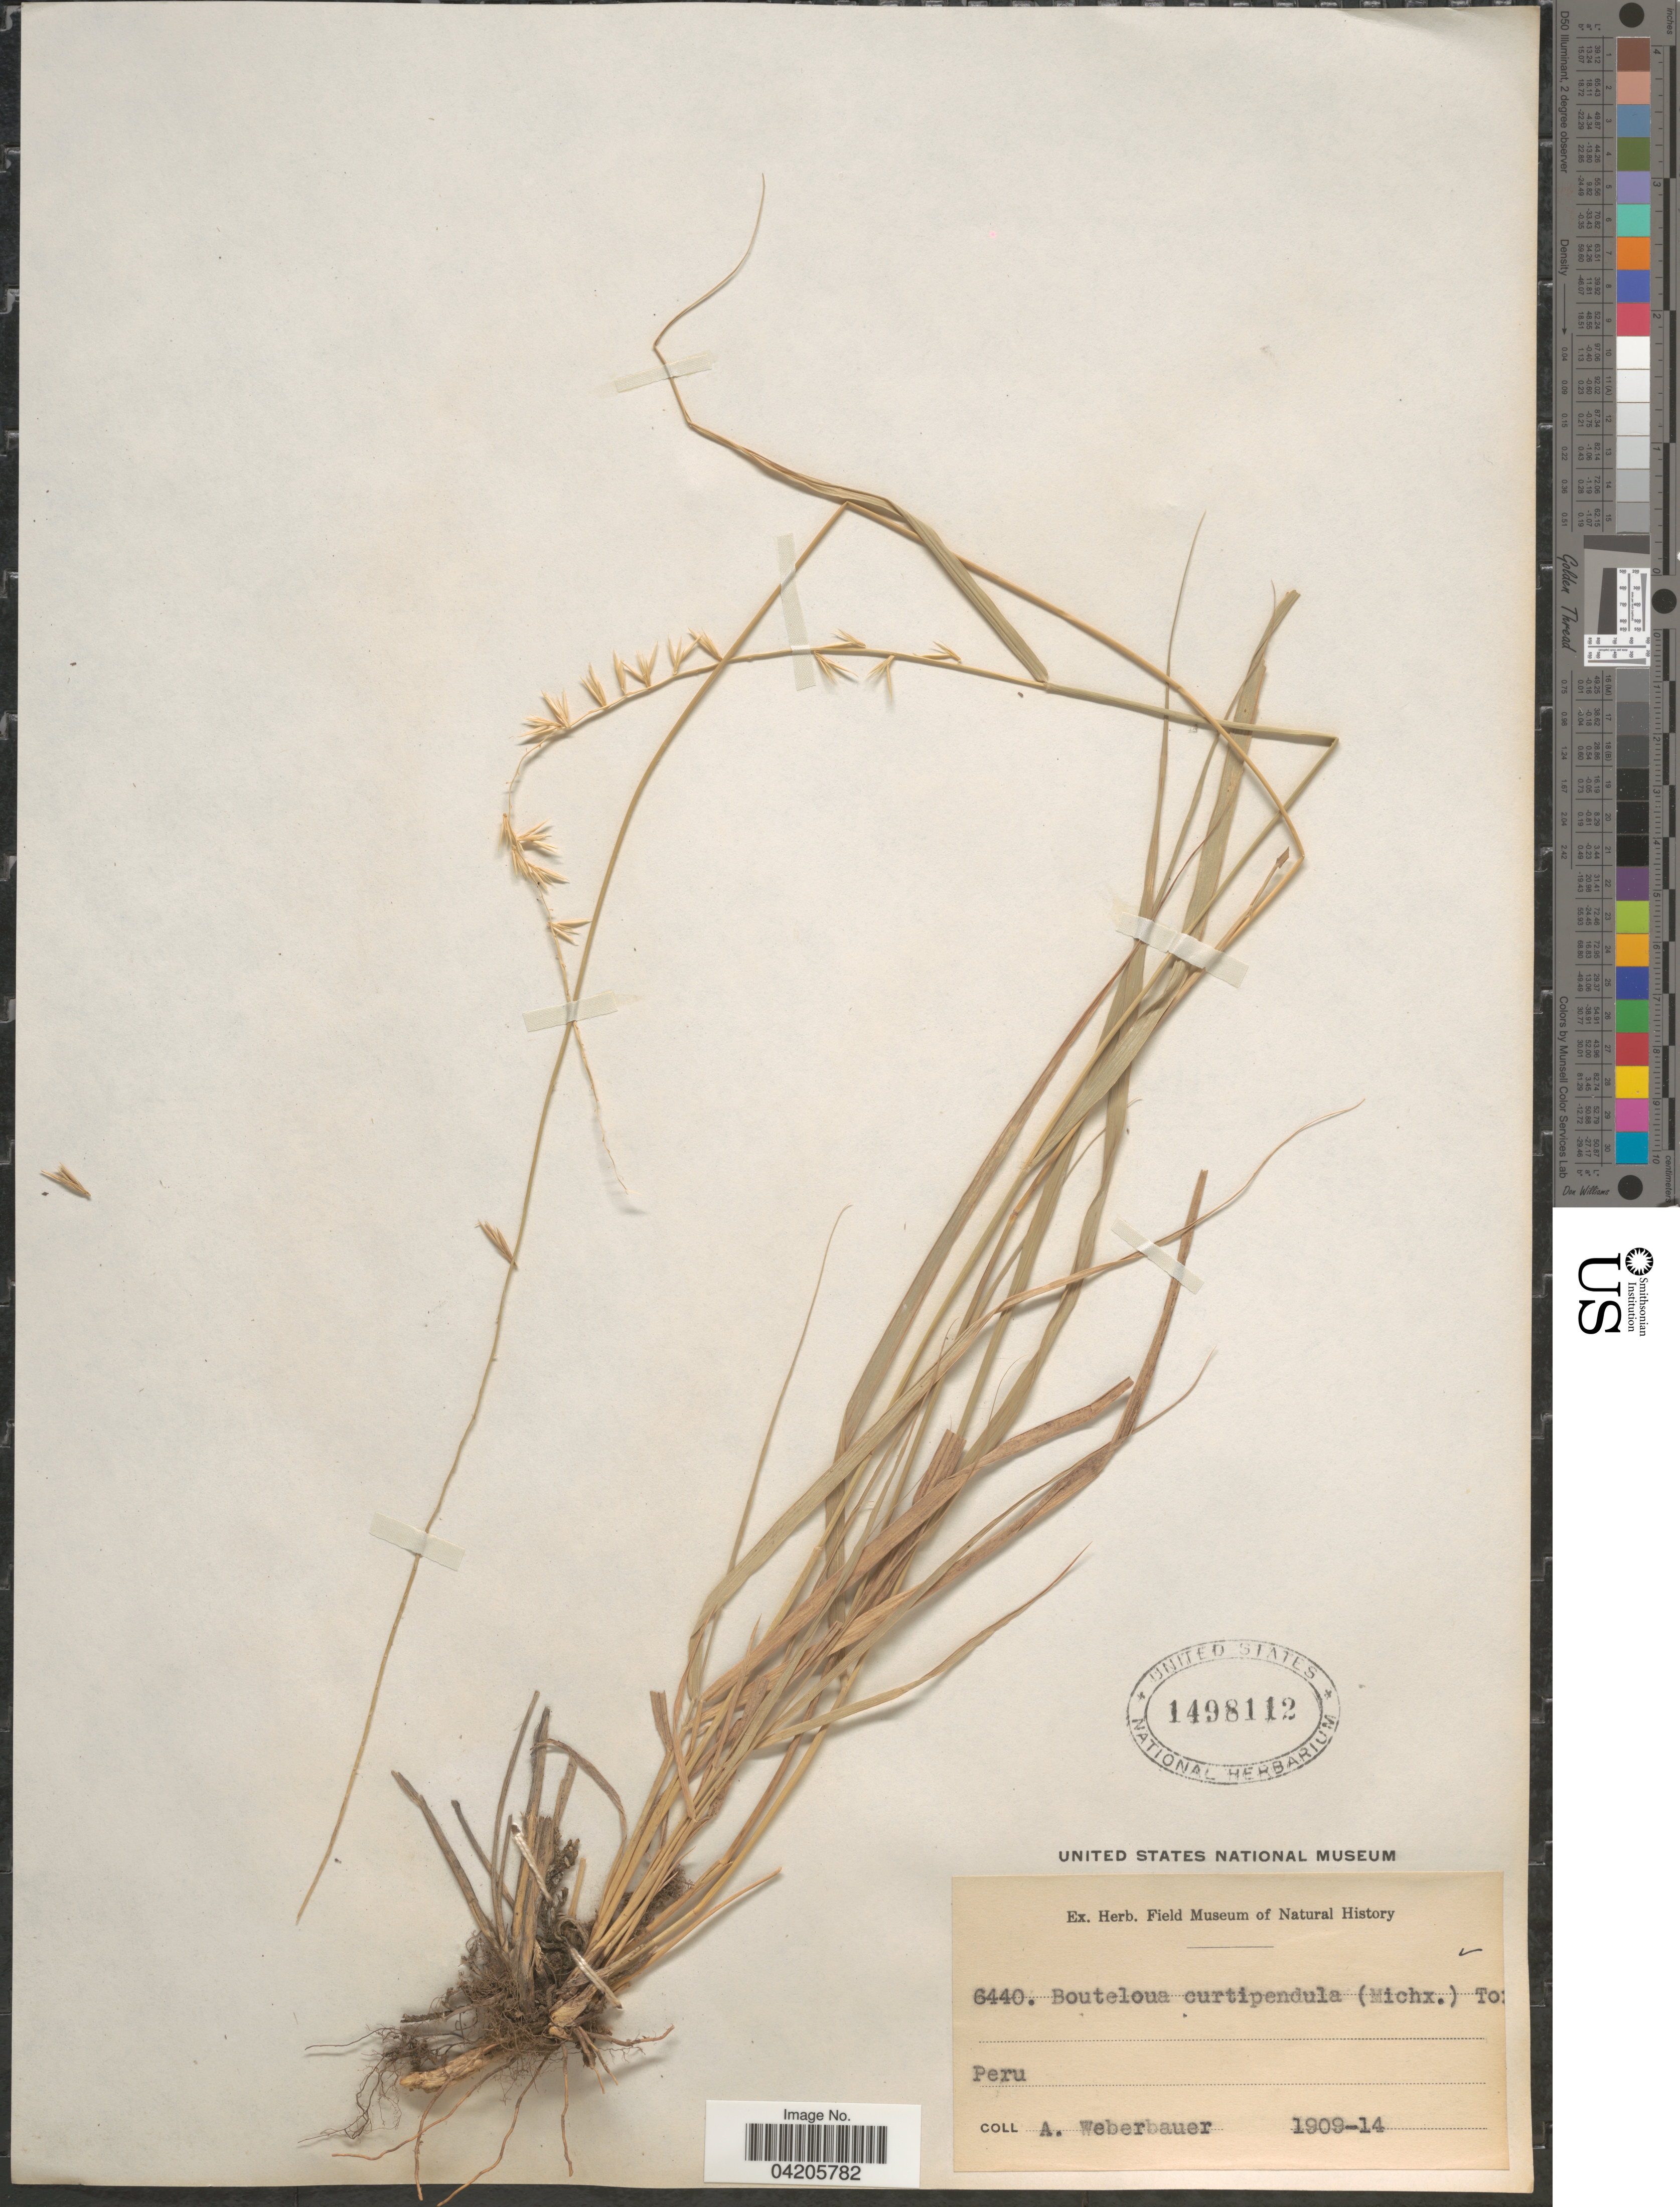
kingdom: Plantae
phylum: Tracheophyta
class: Liliopsida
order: Poales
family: Poaceae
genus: Bouteloua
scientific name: Bouteloua curtipendula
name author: (Michx.) Torr.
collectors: A. Weberbauer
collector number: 6440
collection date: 1909/1914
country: Peru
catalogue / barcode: US 1498112